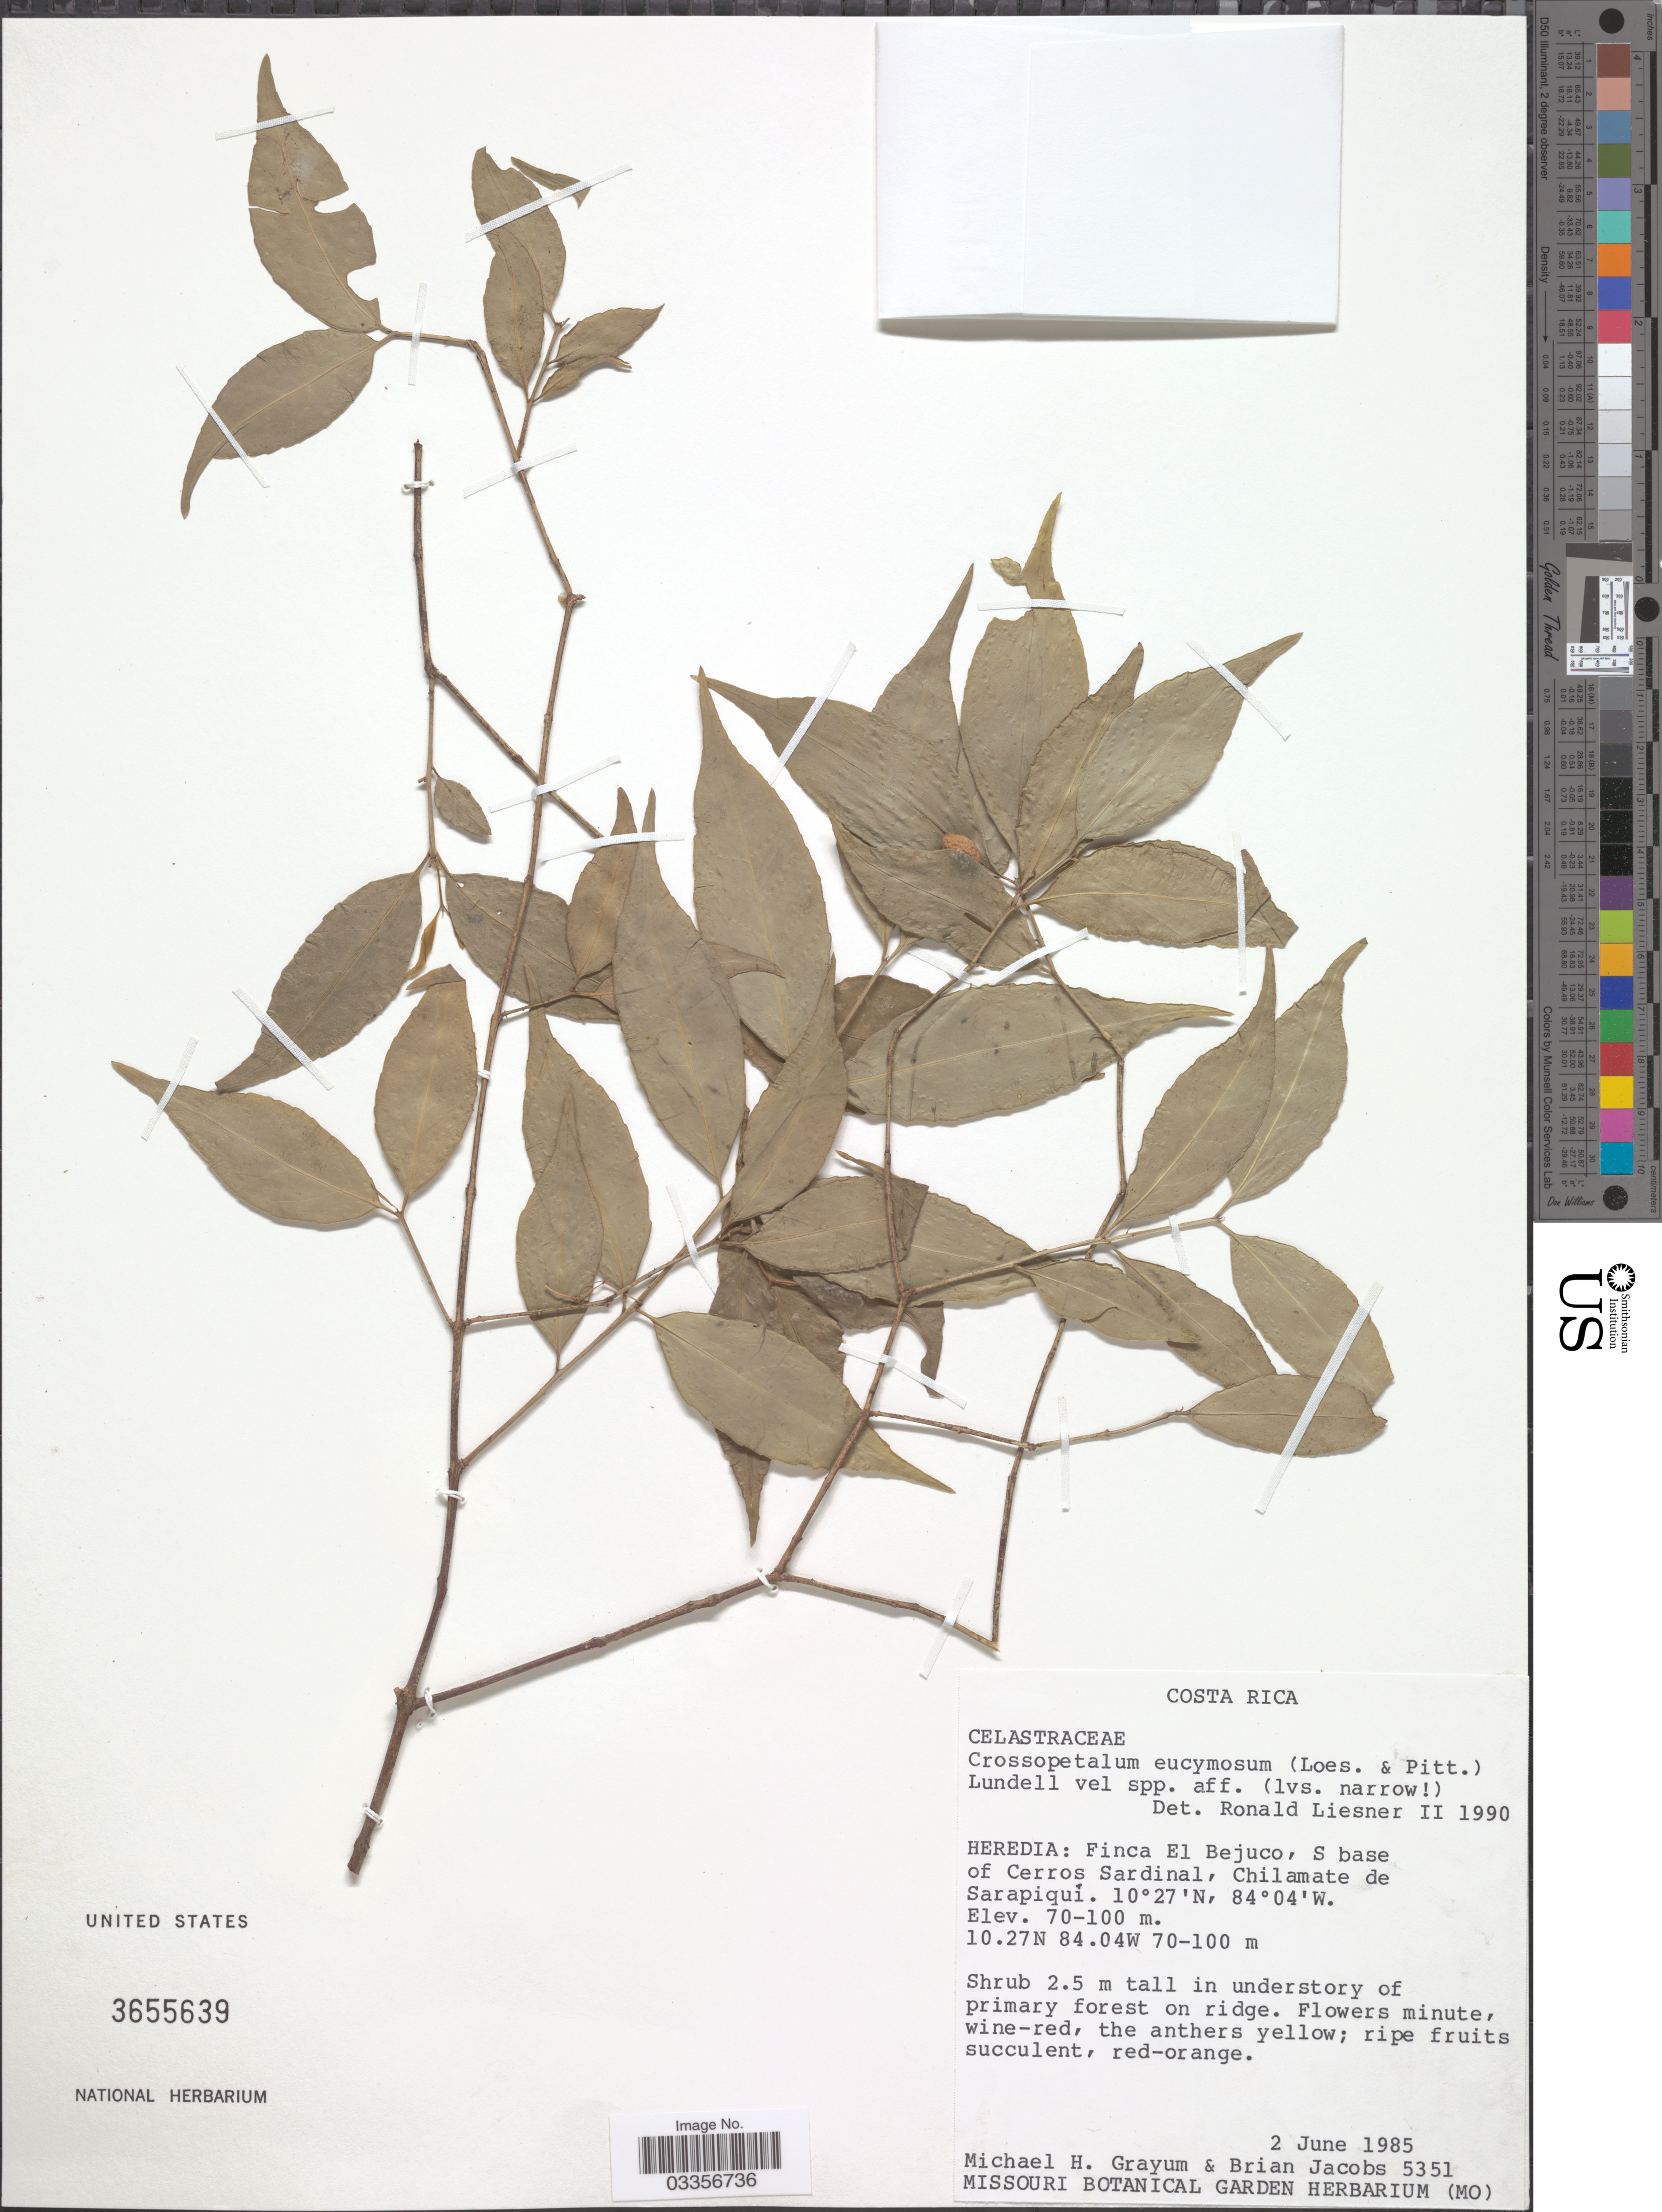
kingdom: Plantae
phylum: Tracheophyta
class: Magnoliopsida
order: Celastrales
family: Celastraceae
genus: Crossopetalum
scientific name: Crossopetalum parviflorum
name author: L.O. Williams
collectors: M. H. Grayum & B. Jacobs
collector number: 5351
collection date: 1985-06-02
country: Costa Rica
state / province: Heredia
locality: Finca El Bejuco, S base of Cerros Sardinal, Chilamate de Sarapiquí.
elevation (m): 70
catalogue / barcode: US 3655639